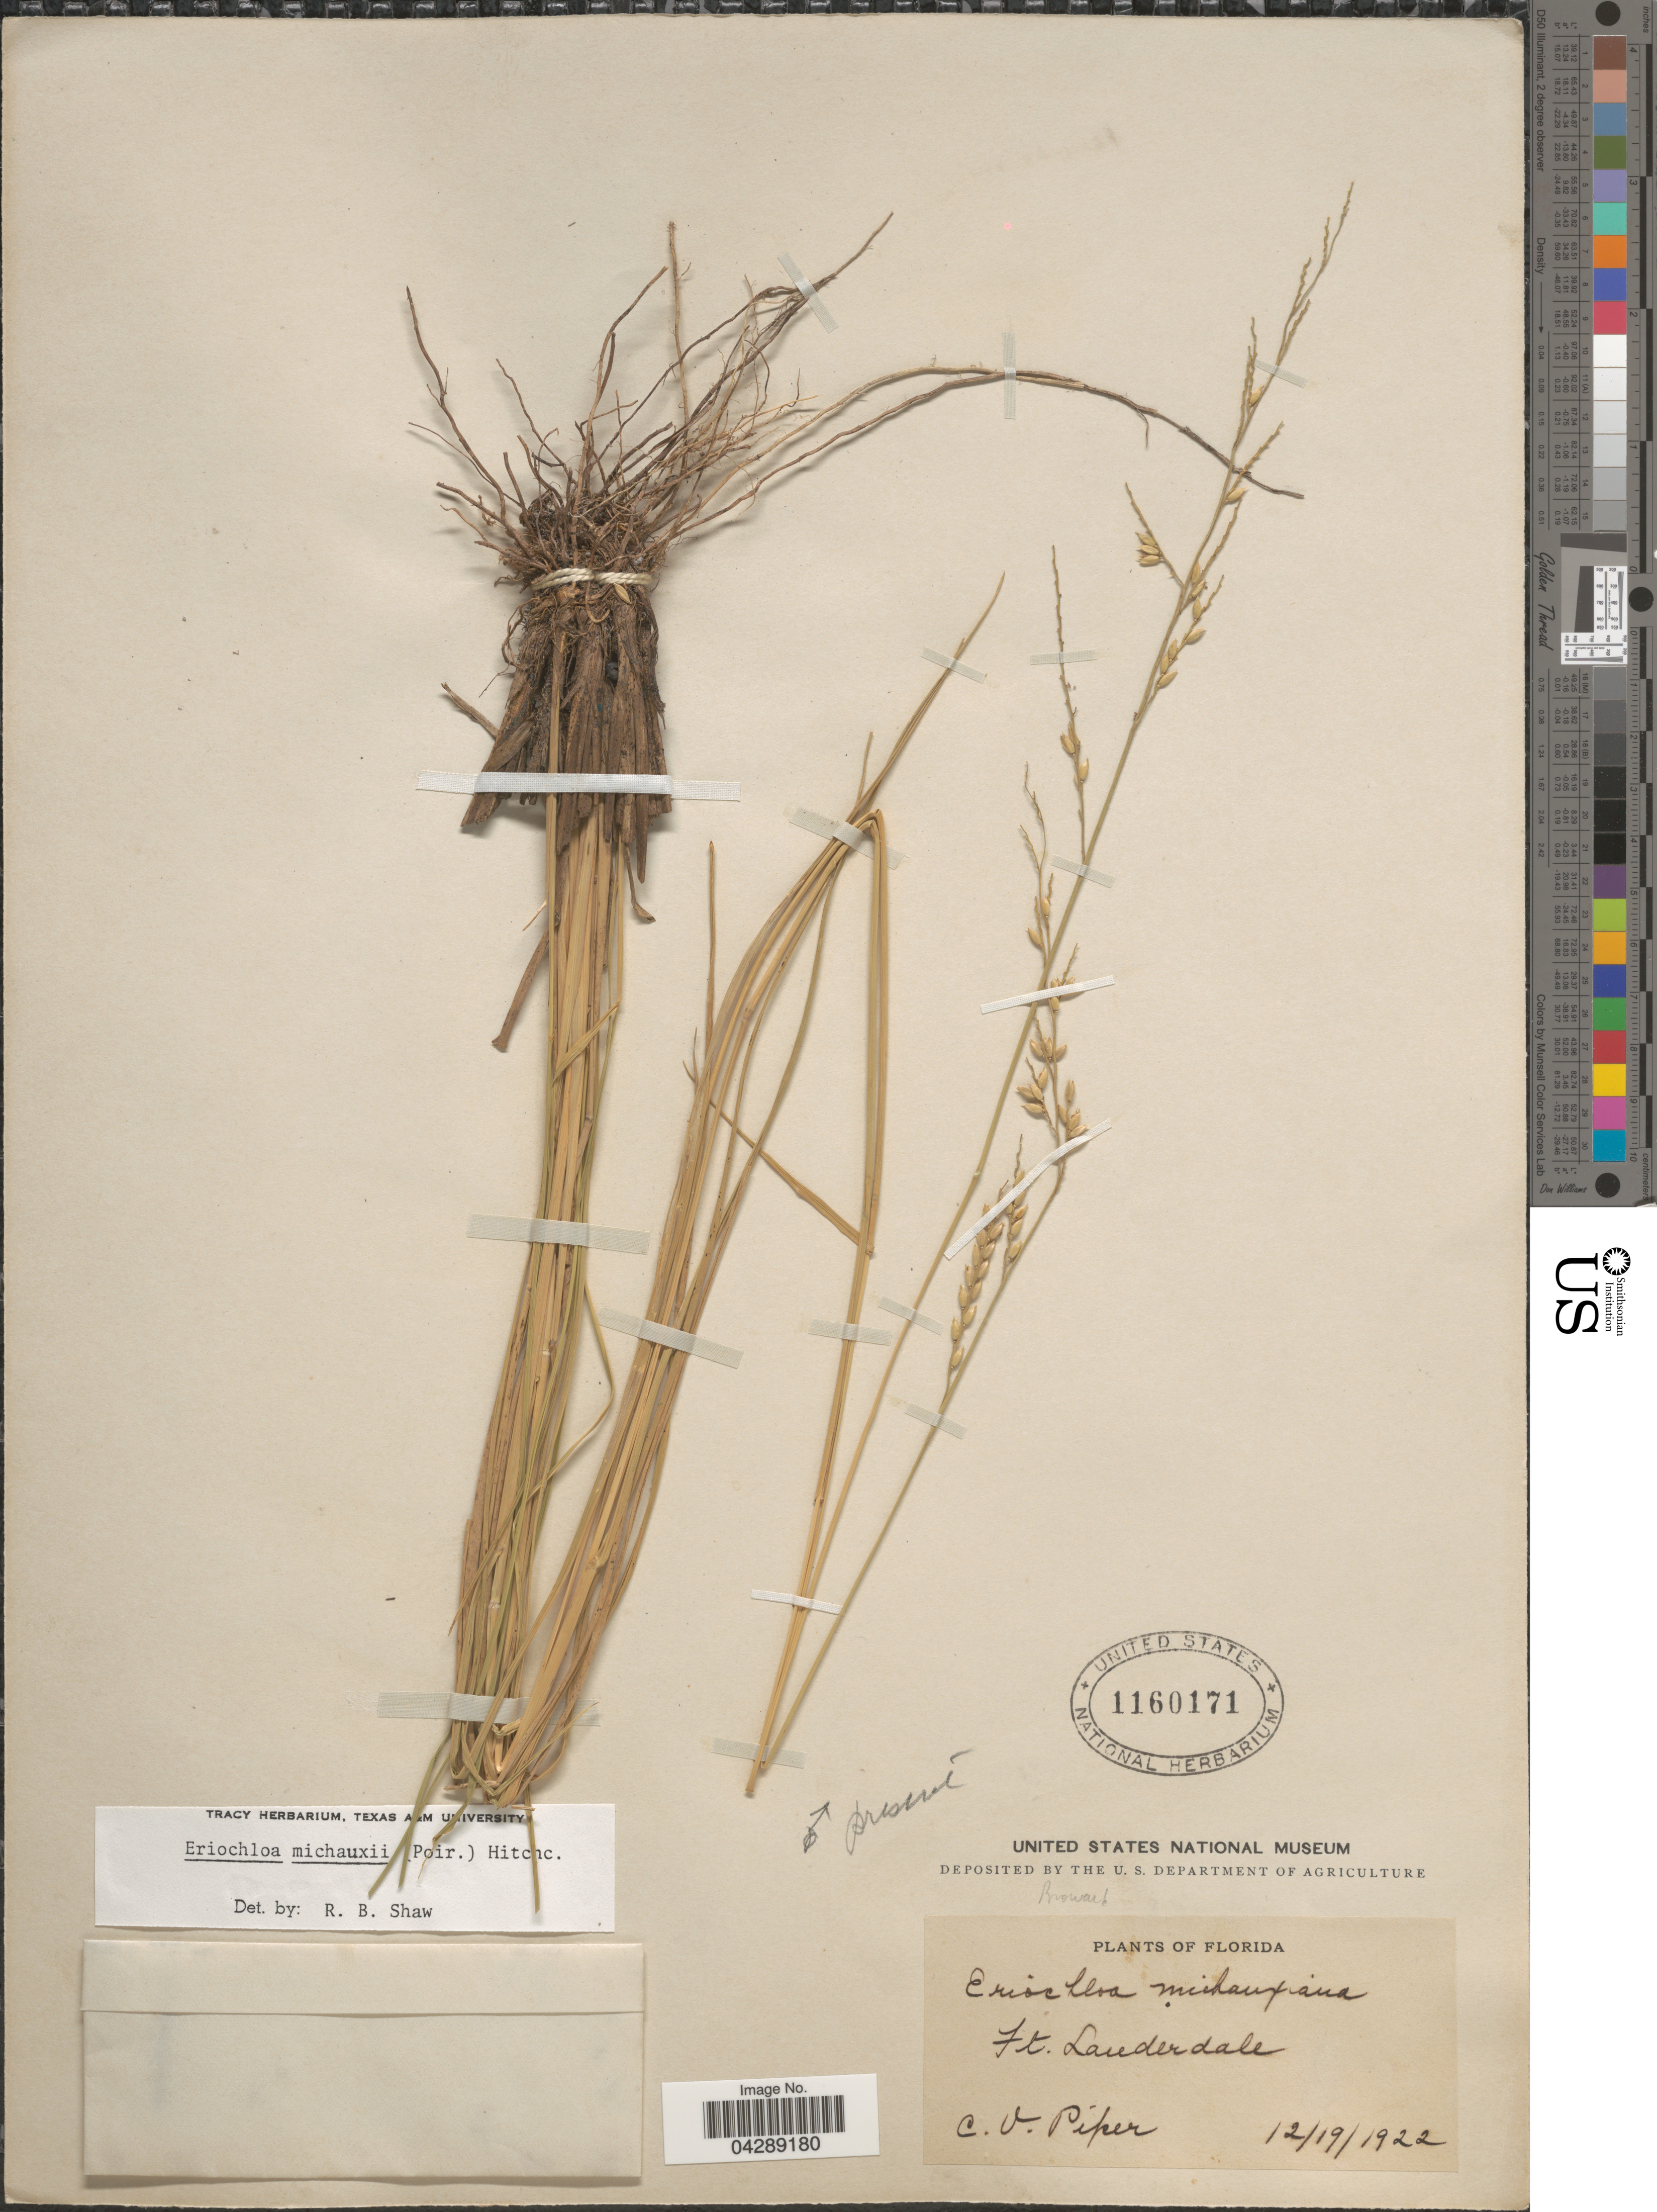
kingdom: Plantae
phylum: Tracheophyta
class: Liliopsida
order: Poales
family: Poaceae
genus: Eriochloa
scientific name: Eriochloa michauxii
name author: (Poir.) Hitchc.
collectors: C. V. Piper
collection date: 1922-12-19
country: United States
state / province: Florida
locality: Ft. Lauderdale.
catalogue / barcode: US 1160171